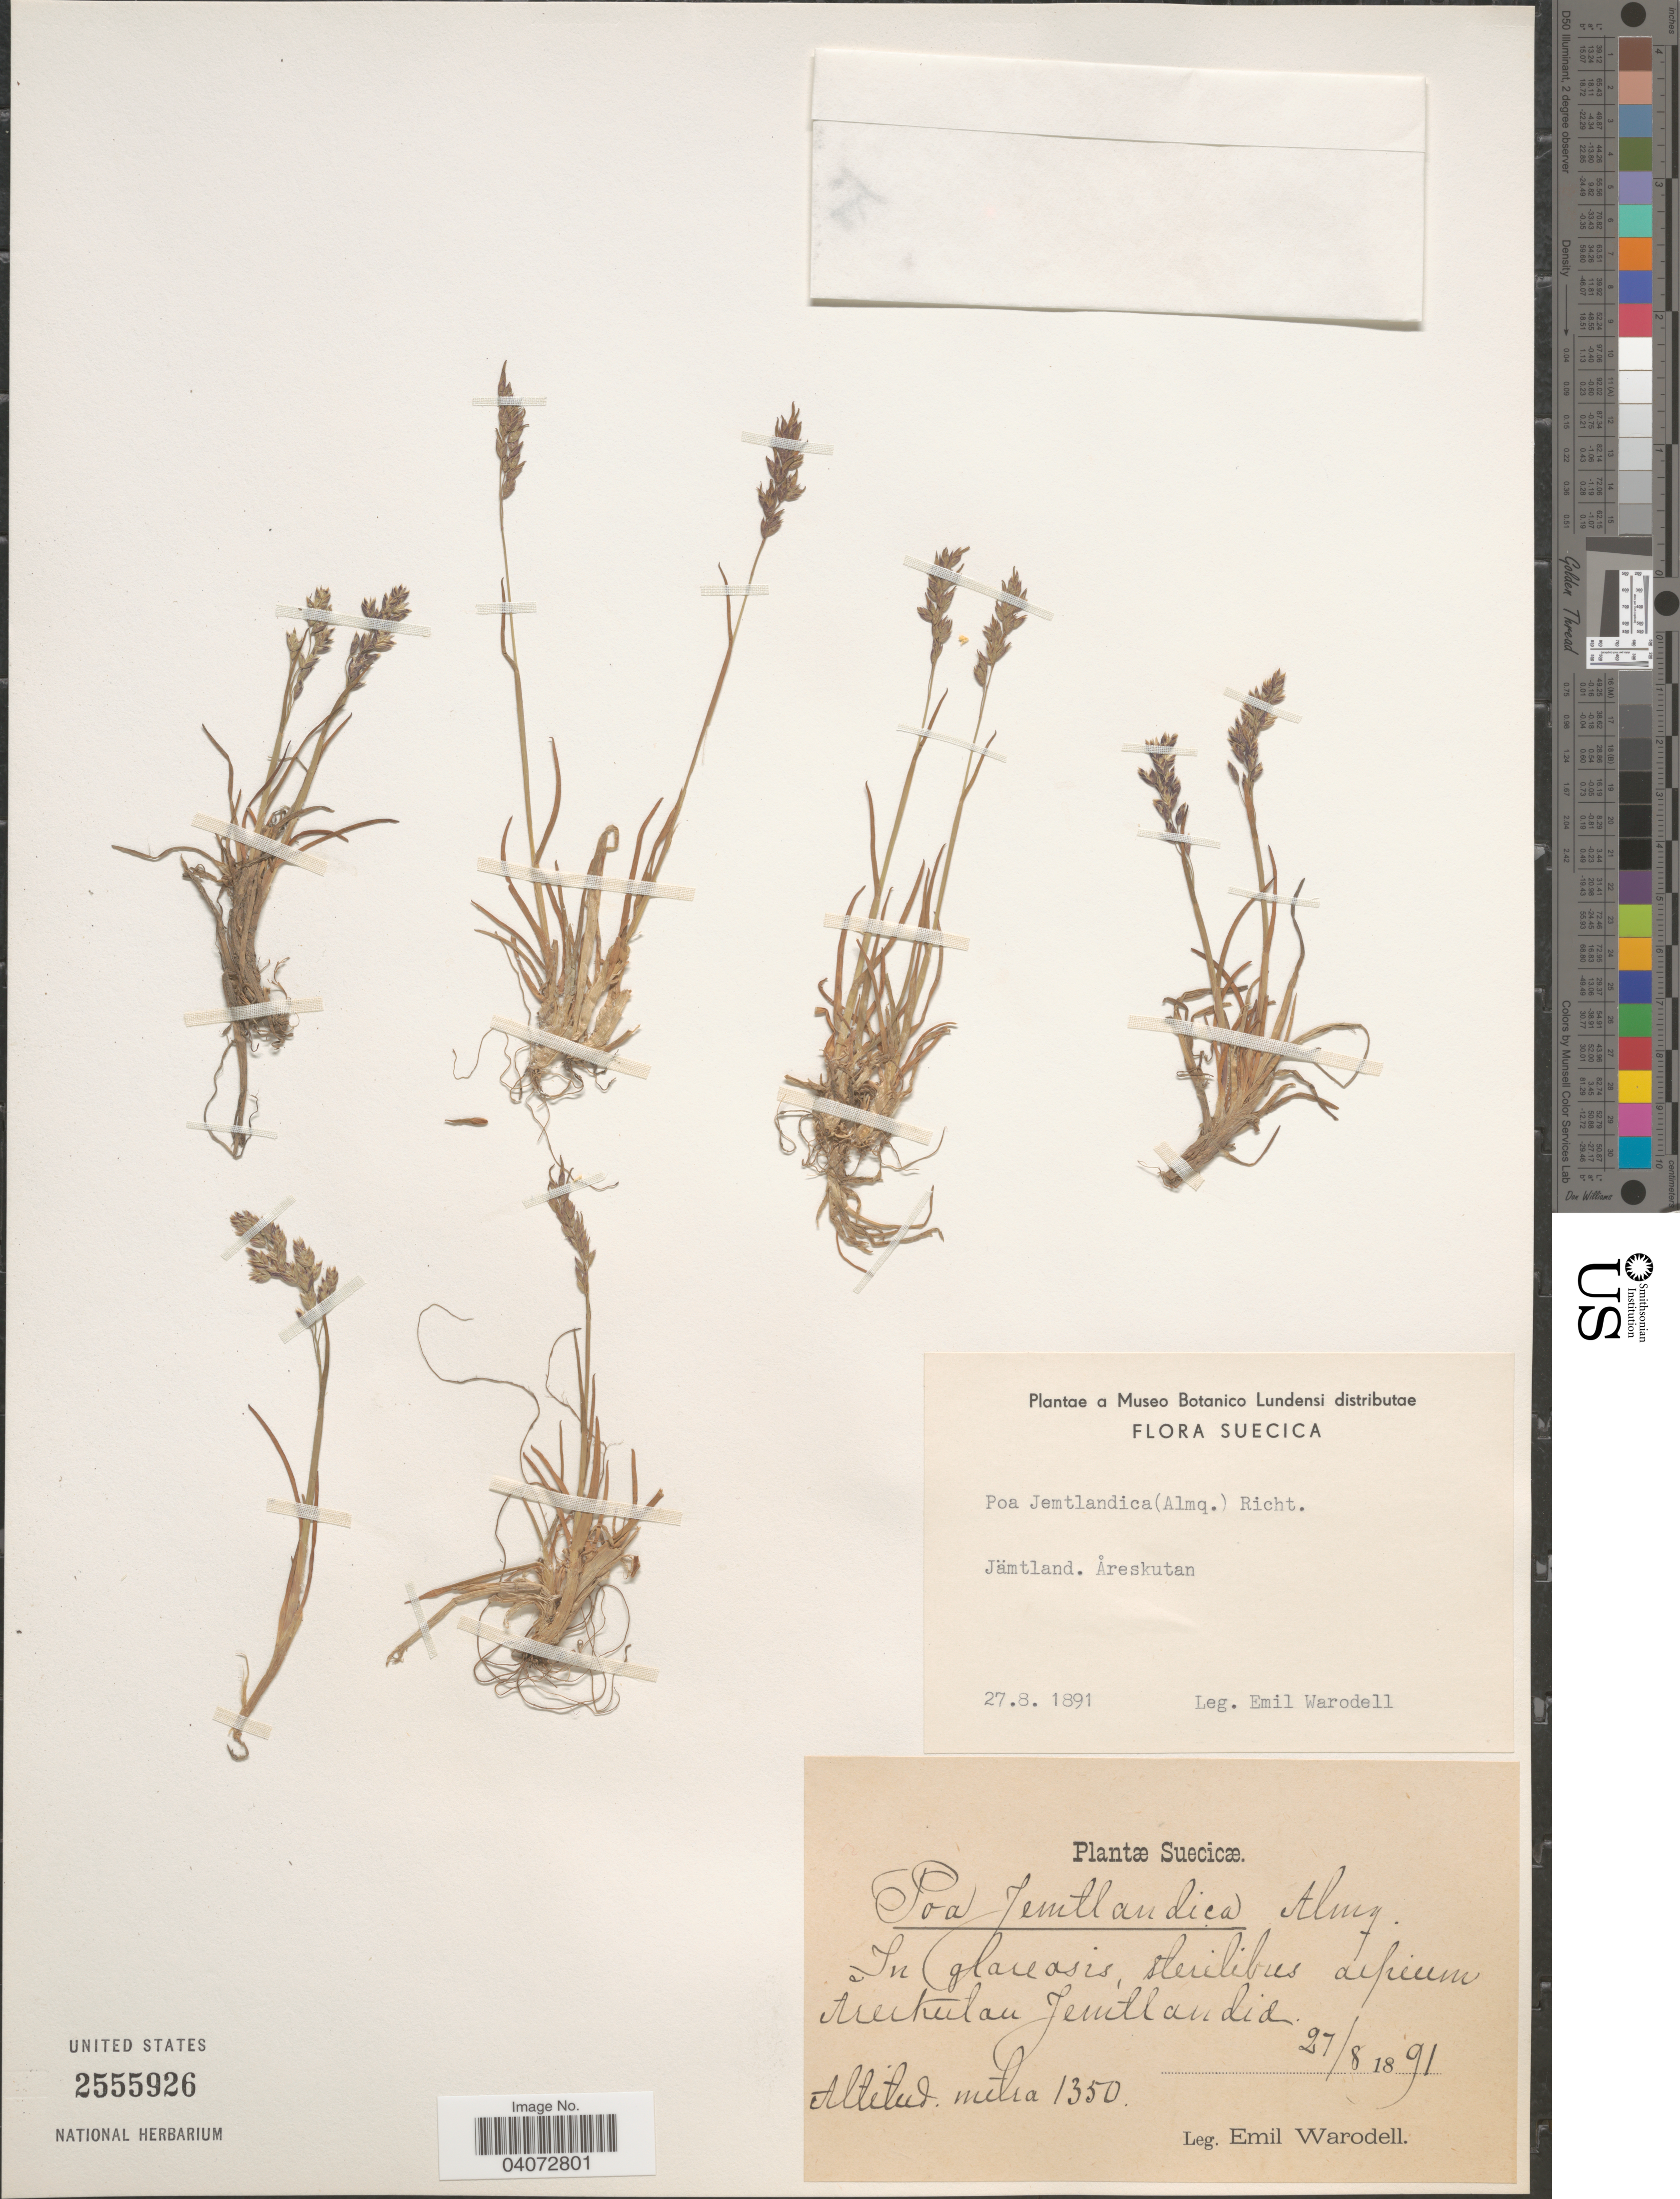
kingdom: Plantae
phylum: Tracheophyta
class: Liliopsida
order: Poales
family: Poaceae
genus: Poa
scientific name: Poa x jemtlandica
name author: (Almq.) K. Richt.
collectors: E. Warodell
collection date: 1891-08-27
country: Sweden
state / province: Jämtland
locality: Suecica. Jämtland. Åreskutan.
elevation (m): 1350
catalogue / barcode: US 2555926